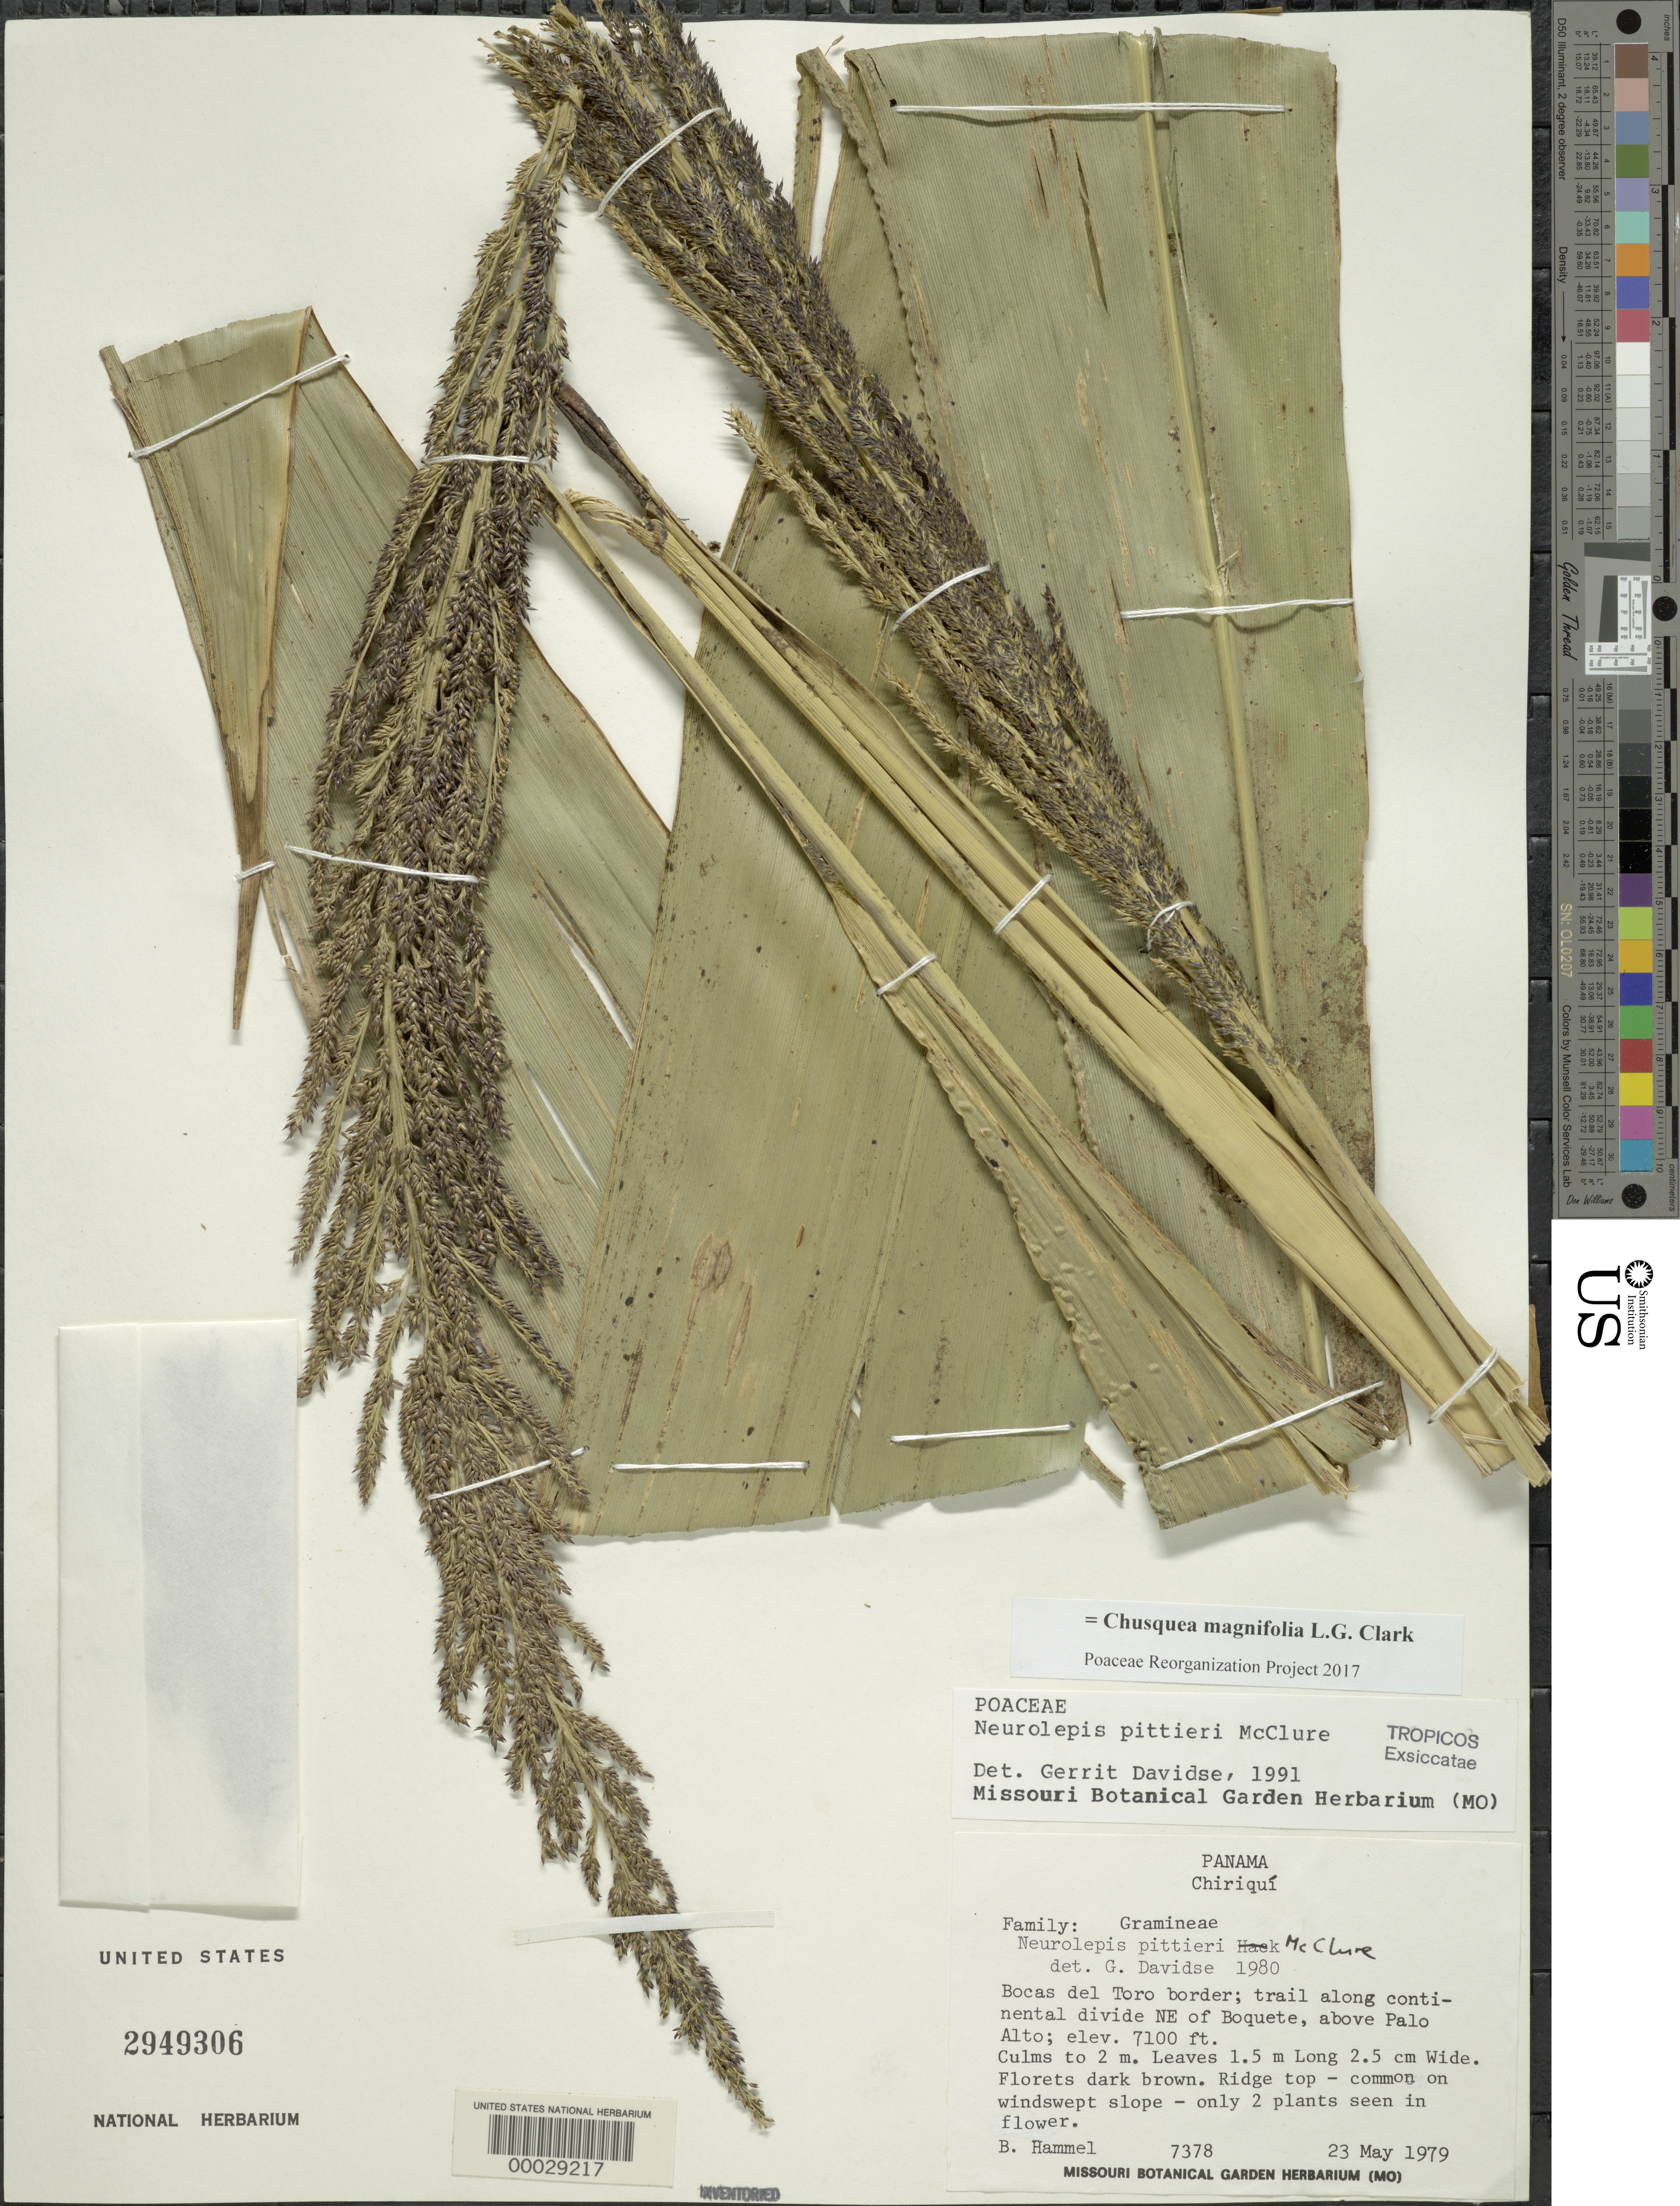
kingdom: Plantae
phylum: Tracheophyta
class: Liliopsida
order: Poales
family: Poaceae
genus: Neurolepis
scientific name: Neurolepis pittieri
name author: McClure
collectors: B. Hammel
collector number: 7378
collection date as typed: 23 May 1979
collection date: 1979-05-23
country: Panama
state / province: Chiriquí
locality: Boccas del Toro, Palo Alto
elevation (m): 2166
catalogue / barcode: US 2949306